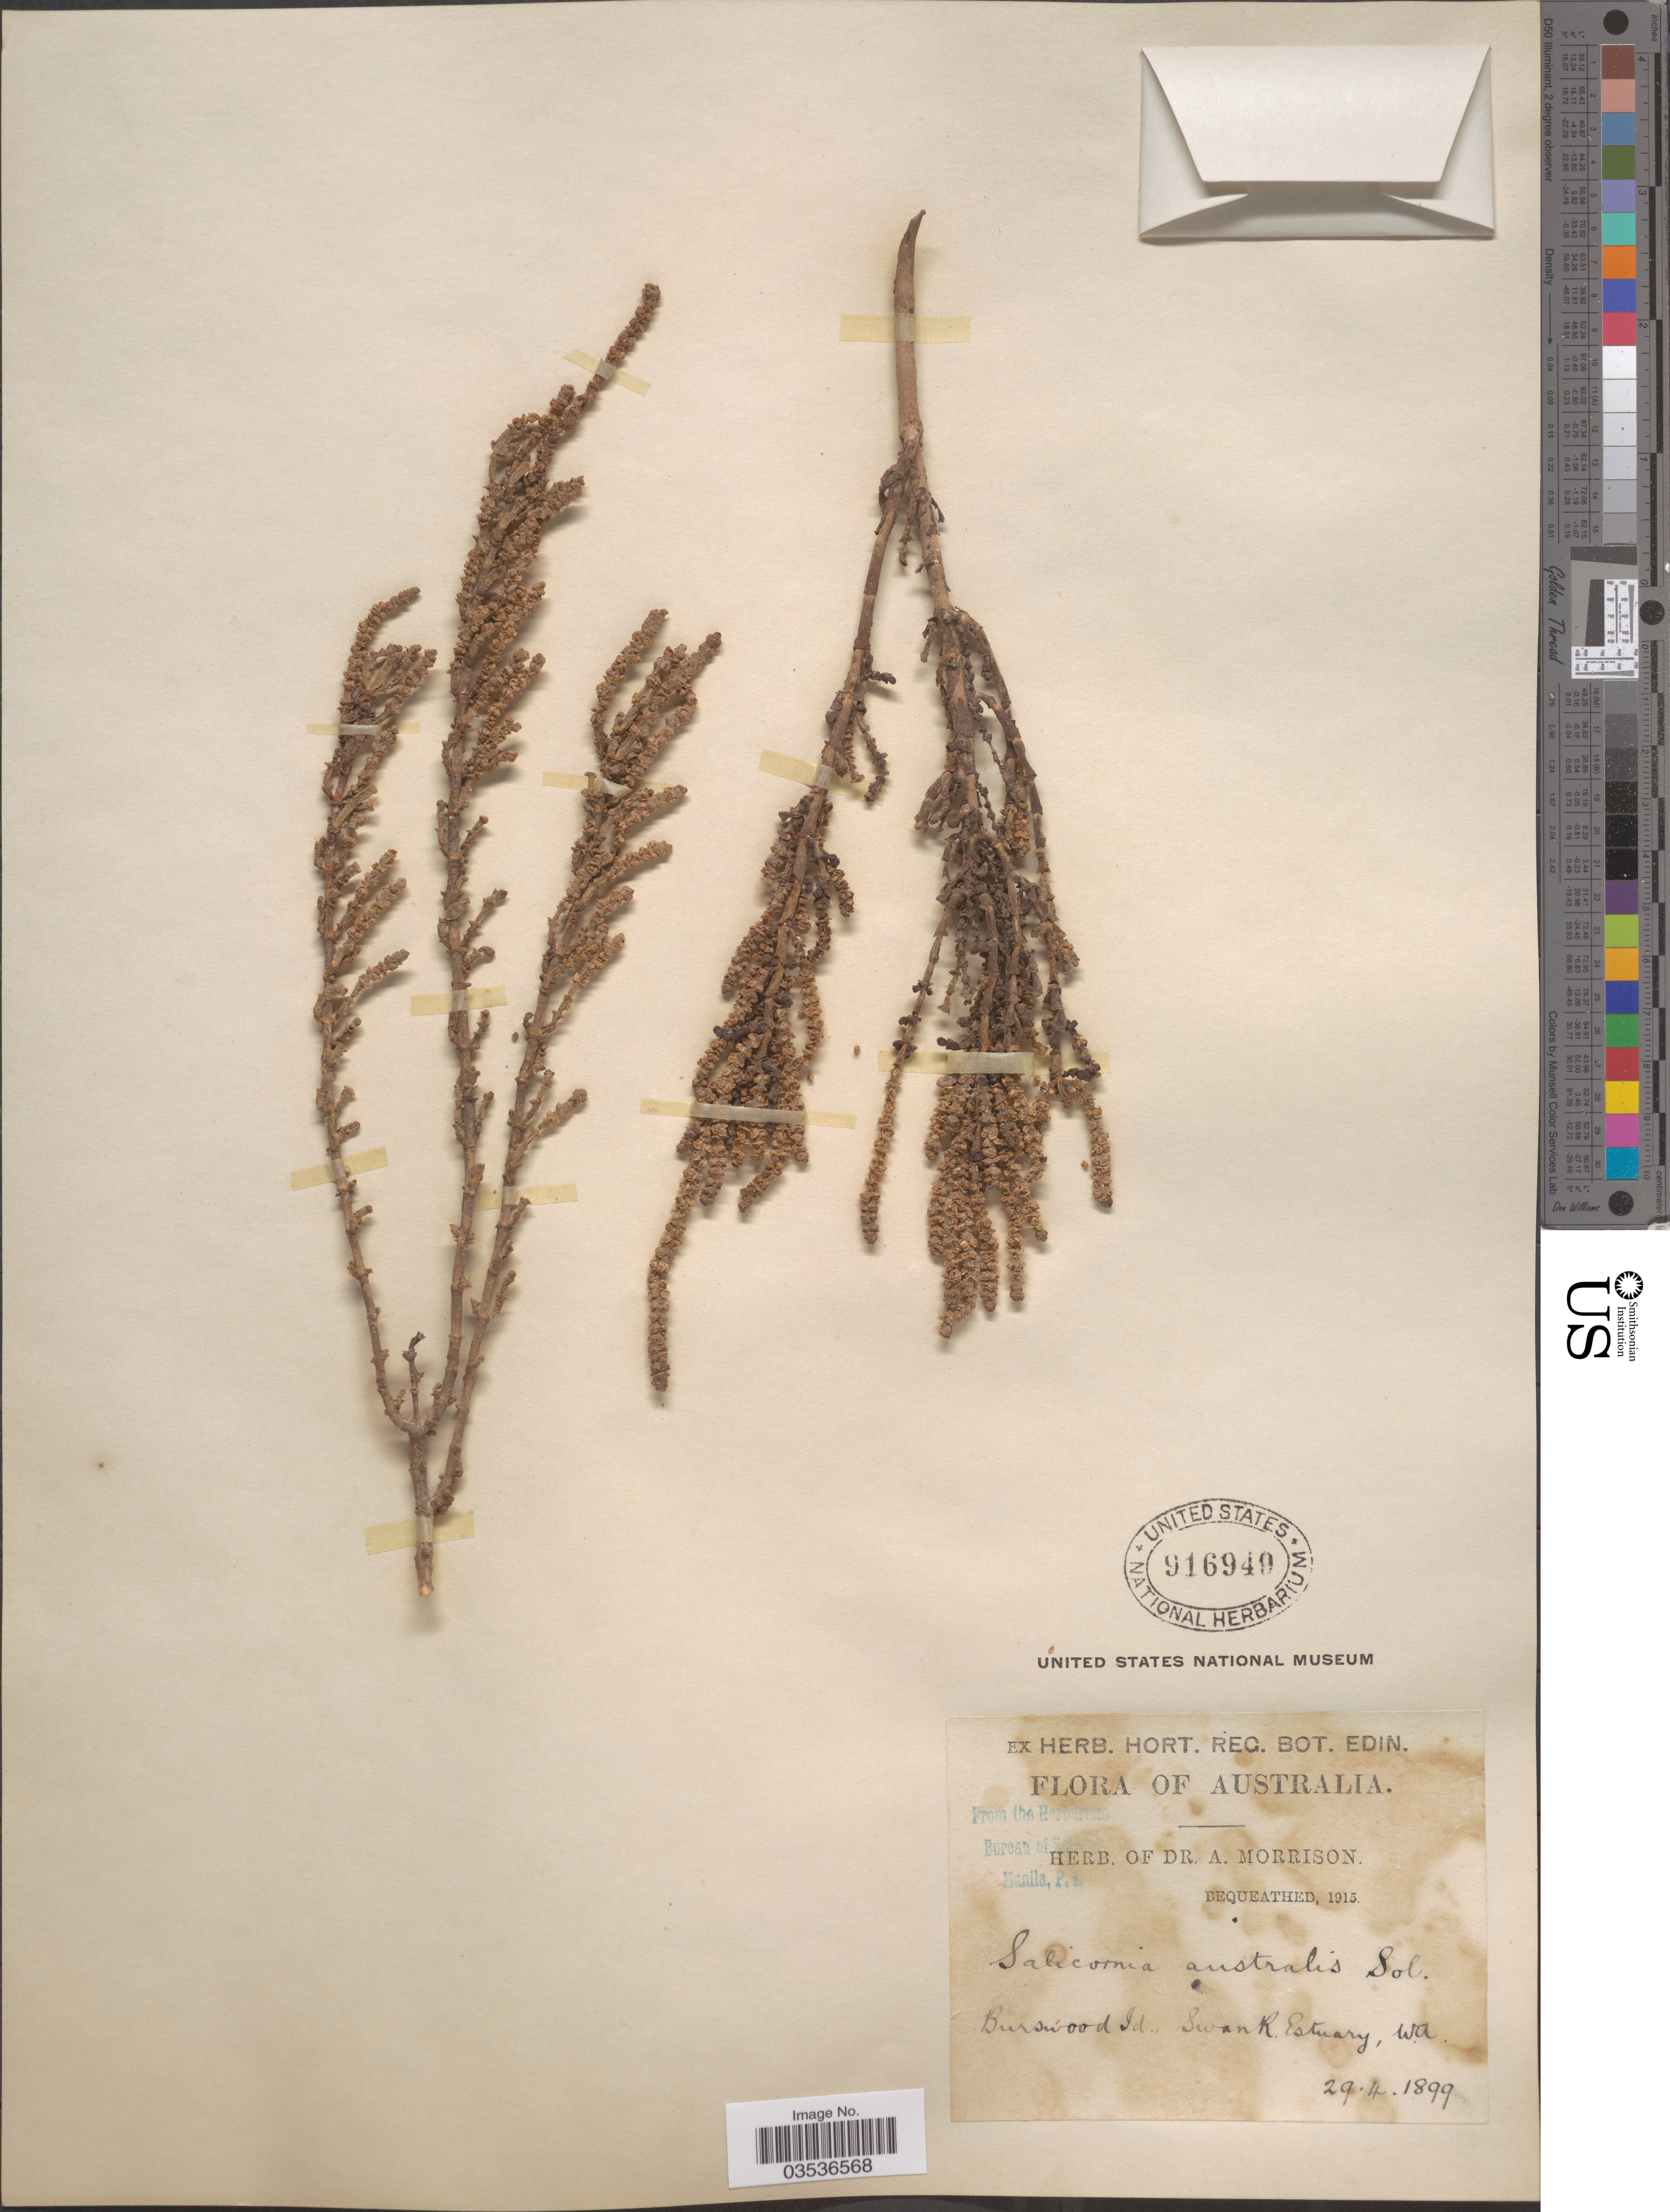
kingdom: Plantae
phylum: Tracheophyta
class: Magnoliopsida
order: Caryophyllales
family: Amaranthaceae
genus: Tecticornia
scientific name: Tecticornia sp.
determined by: Strong, Mark T., (BOT), Smithsonian Institution - National Museum of Natural History (UNITED STATES)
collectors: ex herb. Dr. A. Morrison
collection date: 1899-04-29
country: Australia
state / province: Western Australia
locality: Burswood Id., Swan R. Estuary.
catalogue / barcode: US 916949